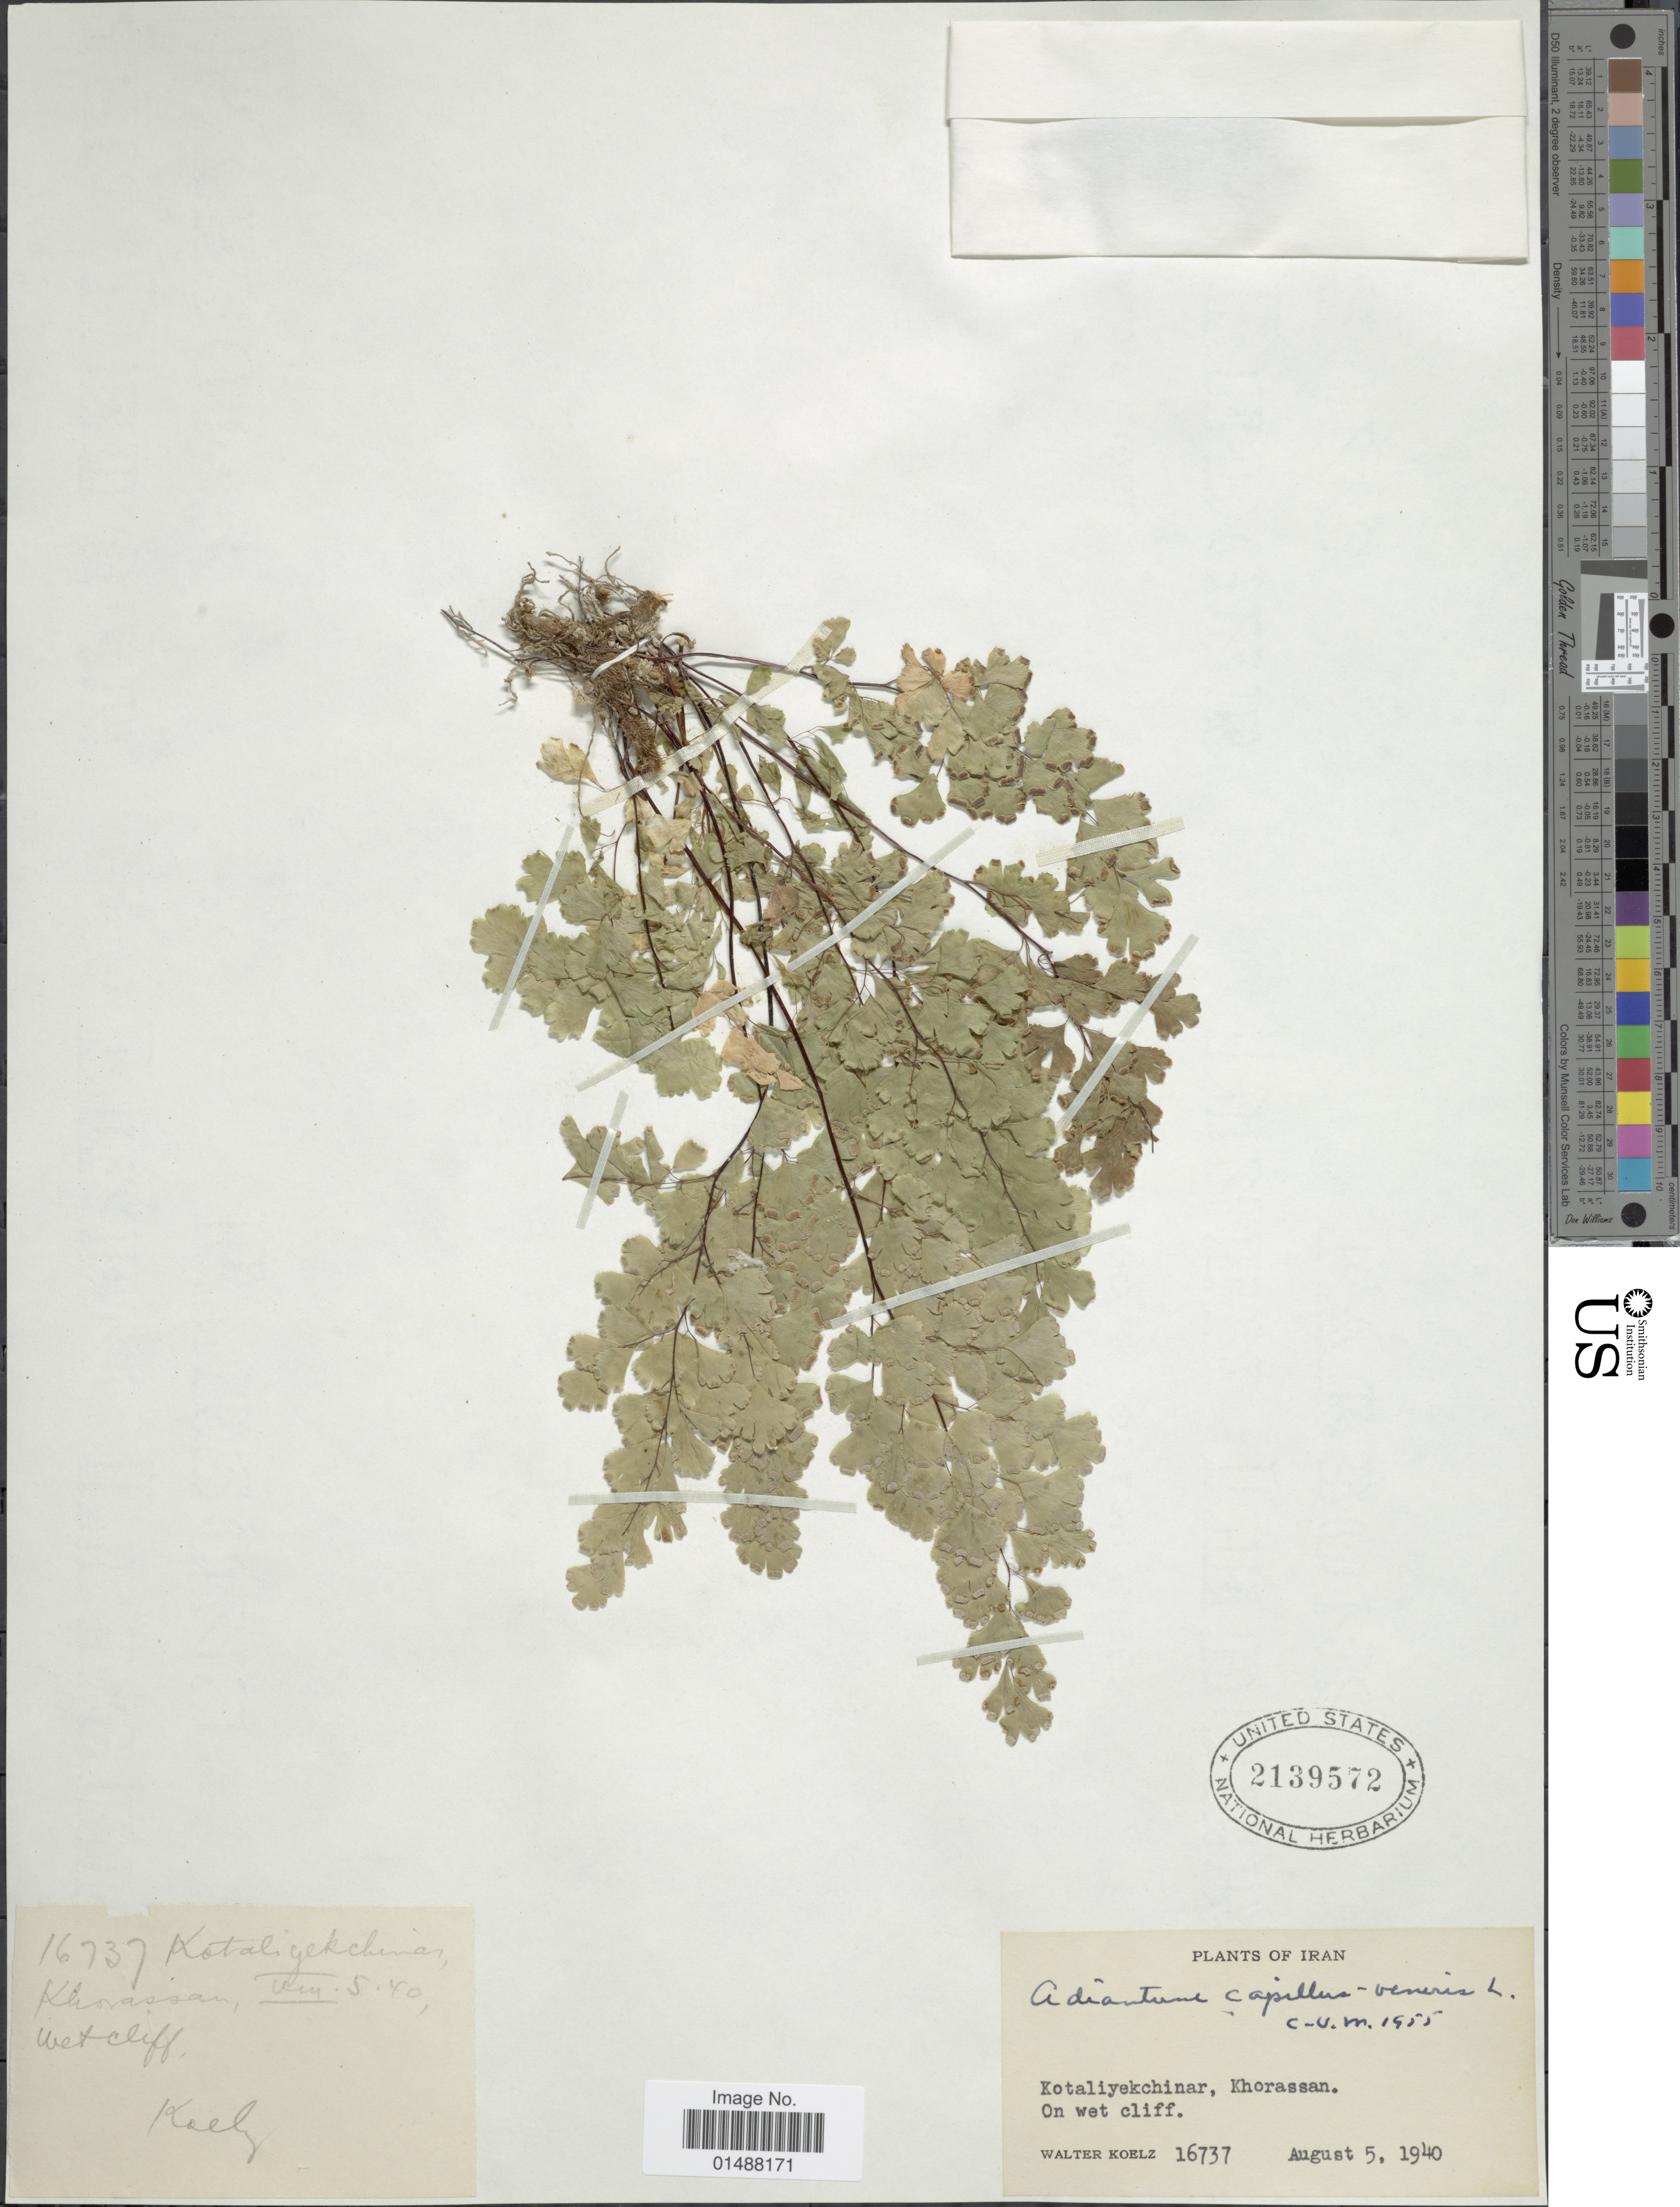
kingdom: Plantae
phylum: Tracheophyta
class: Polypodiopsida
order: Polypodiales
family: Pteridaceae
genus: Adiantum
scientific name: Adiantum capillus-veneris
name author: L.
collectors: W. N. Koelz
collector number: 16737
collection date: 1940-08-05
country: Iran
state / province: Khorasan [obsolete]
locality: Kotaliyekchinar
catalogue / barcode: US 2139572